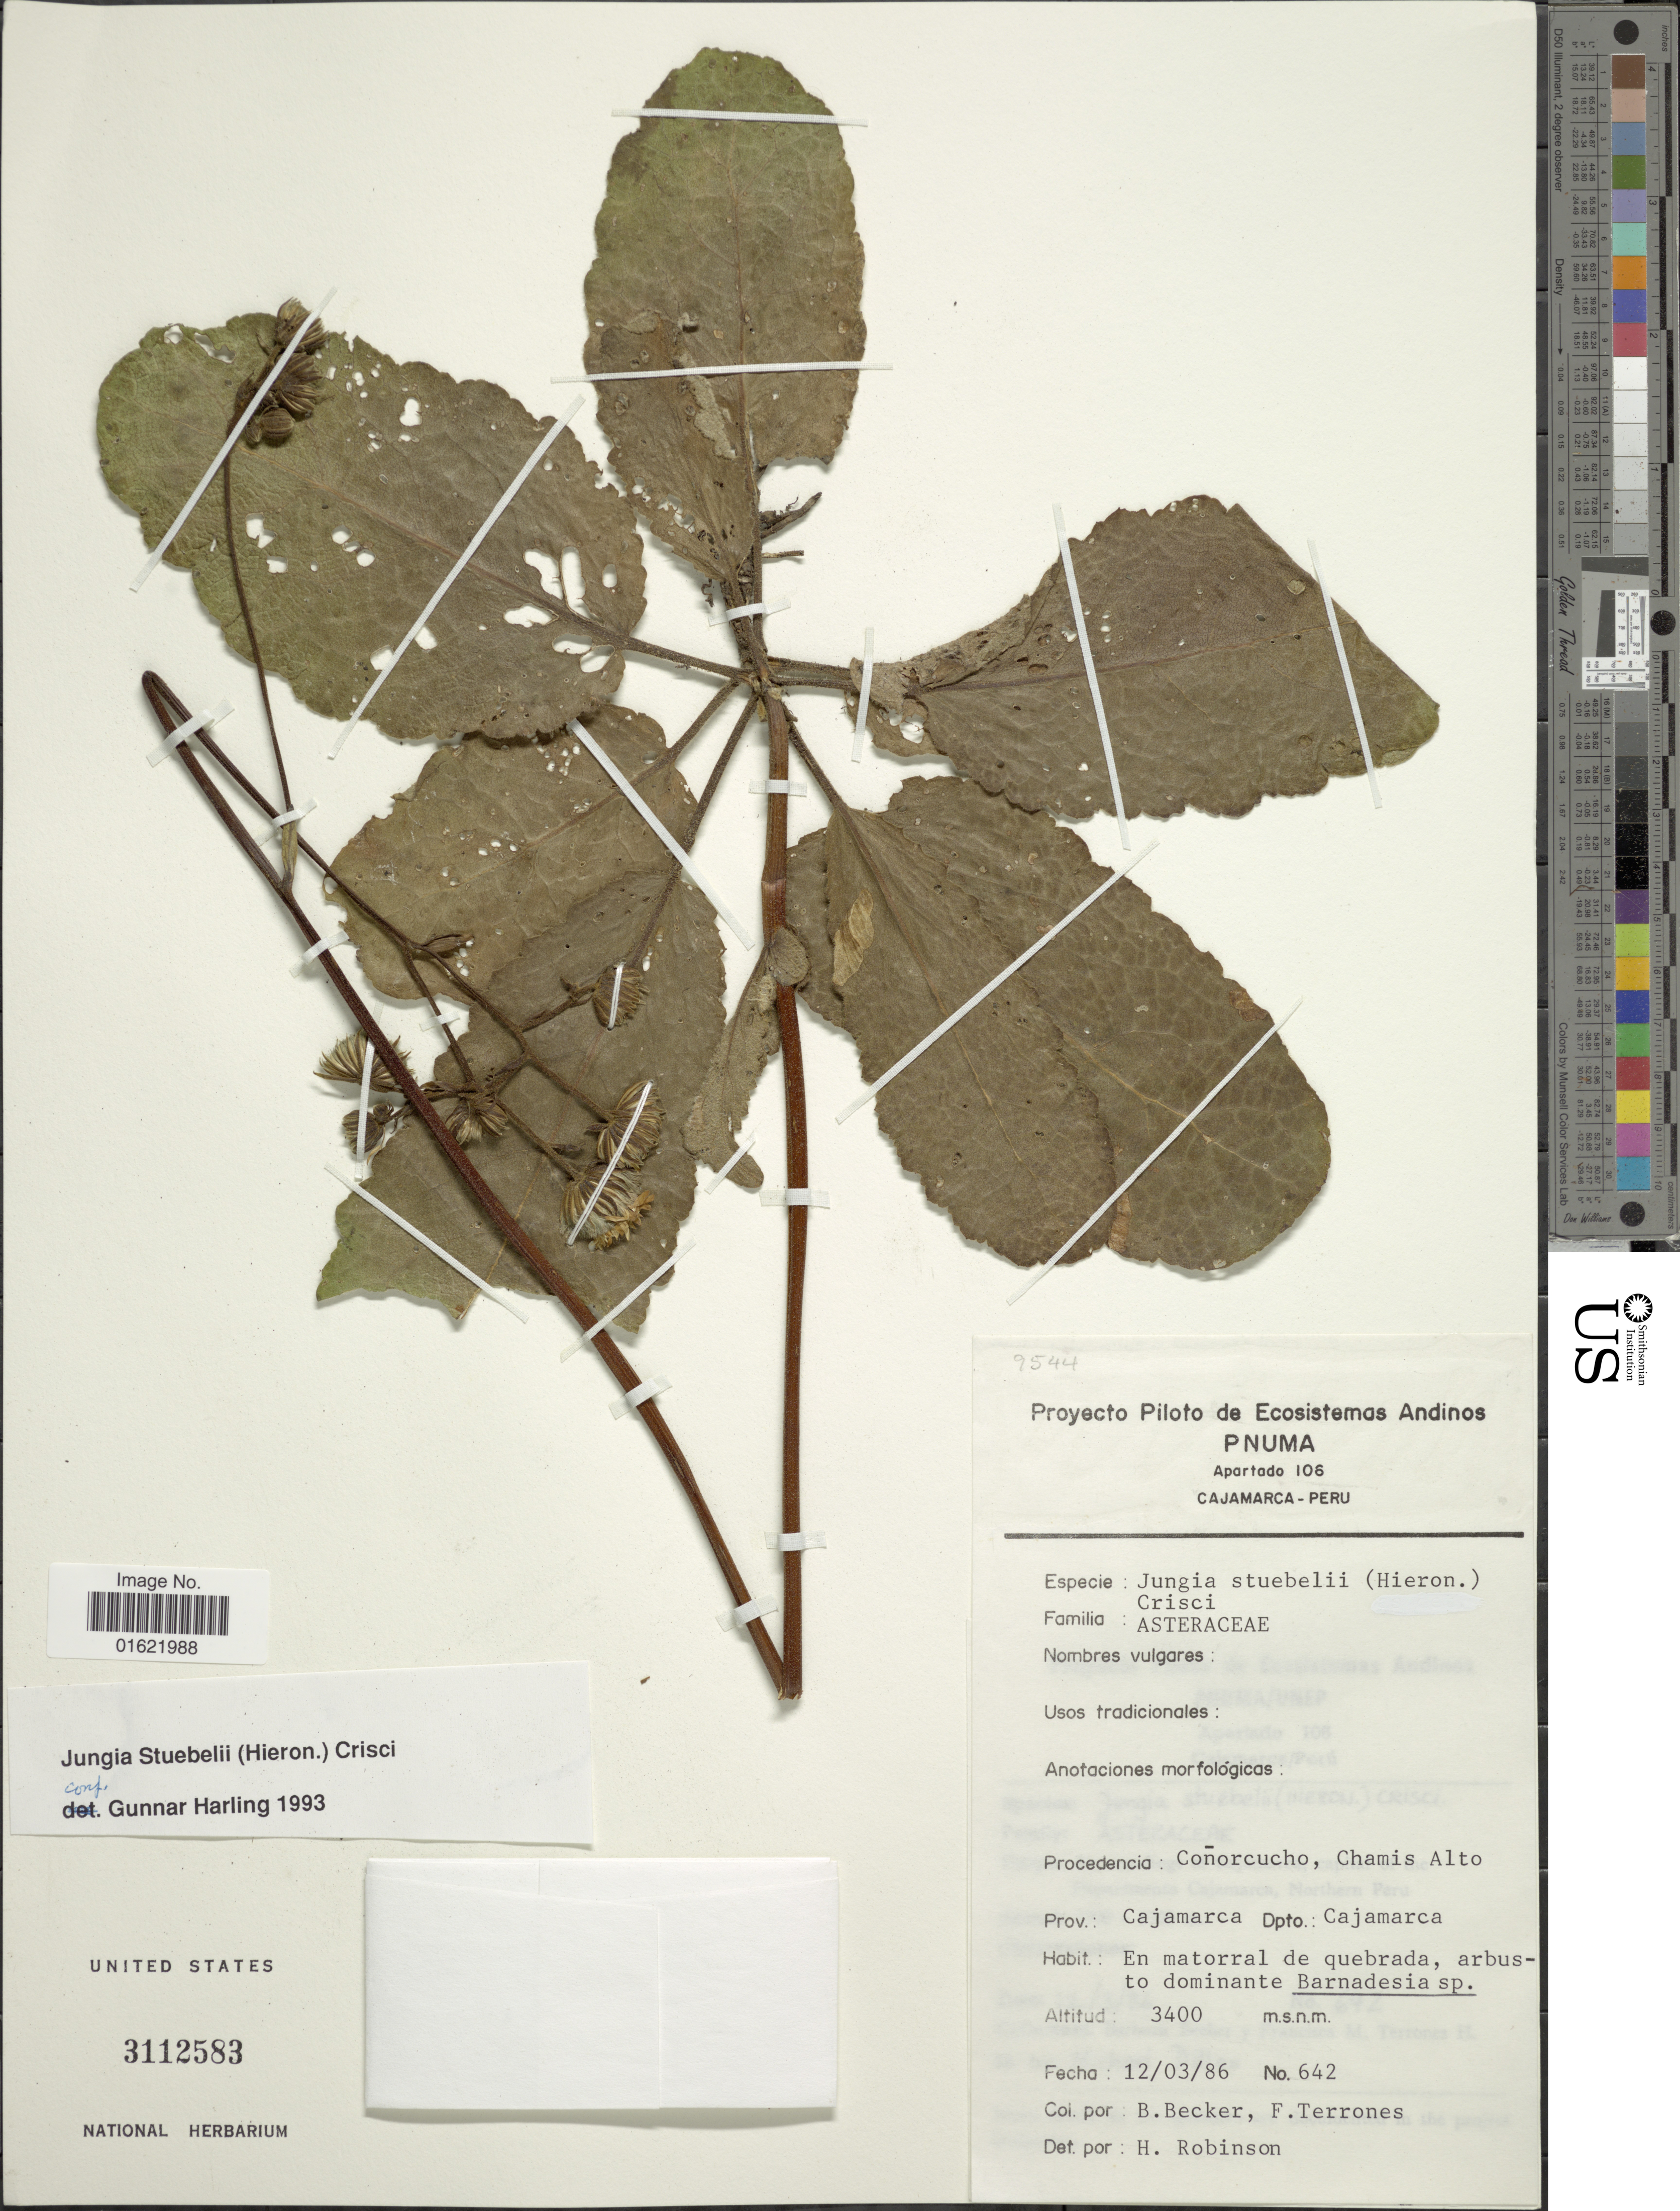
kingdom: Plantae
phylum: Tracheophyta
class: Magnoliopsida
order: Asterales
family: Asteraceae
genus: Jungia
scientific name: Jungia stuebelli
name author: (Hieron.) Crisci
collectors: B. Becker & F. Terrones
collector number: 642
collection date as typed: Transcribed d/m/y: 12/3/86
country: Peru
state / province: Cajamarca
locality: Procedencia: Conorcucho, Chamis Alto, Prov. Cajamarca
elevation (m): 3400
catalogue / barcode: US 3112583